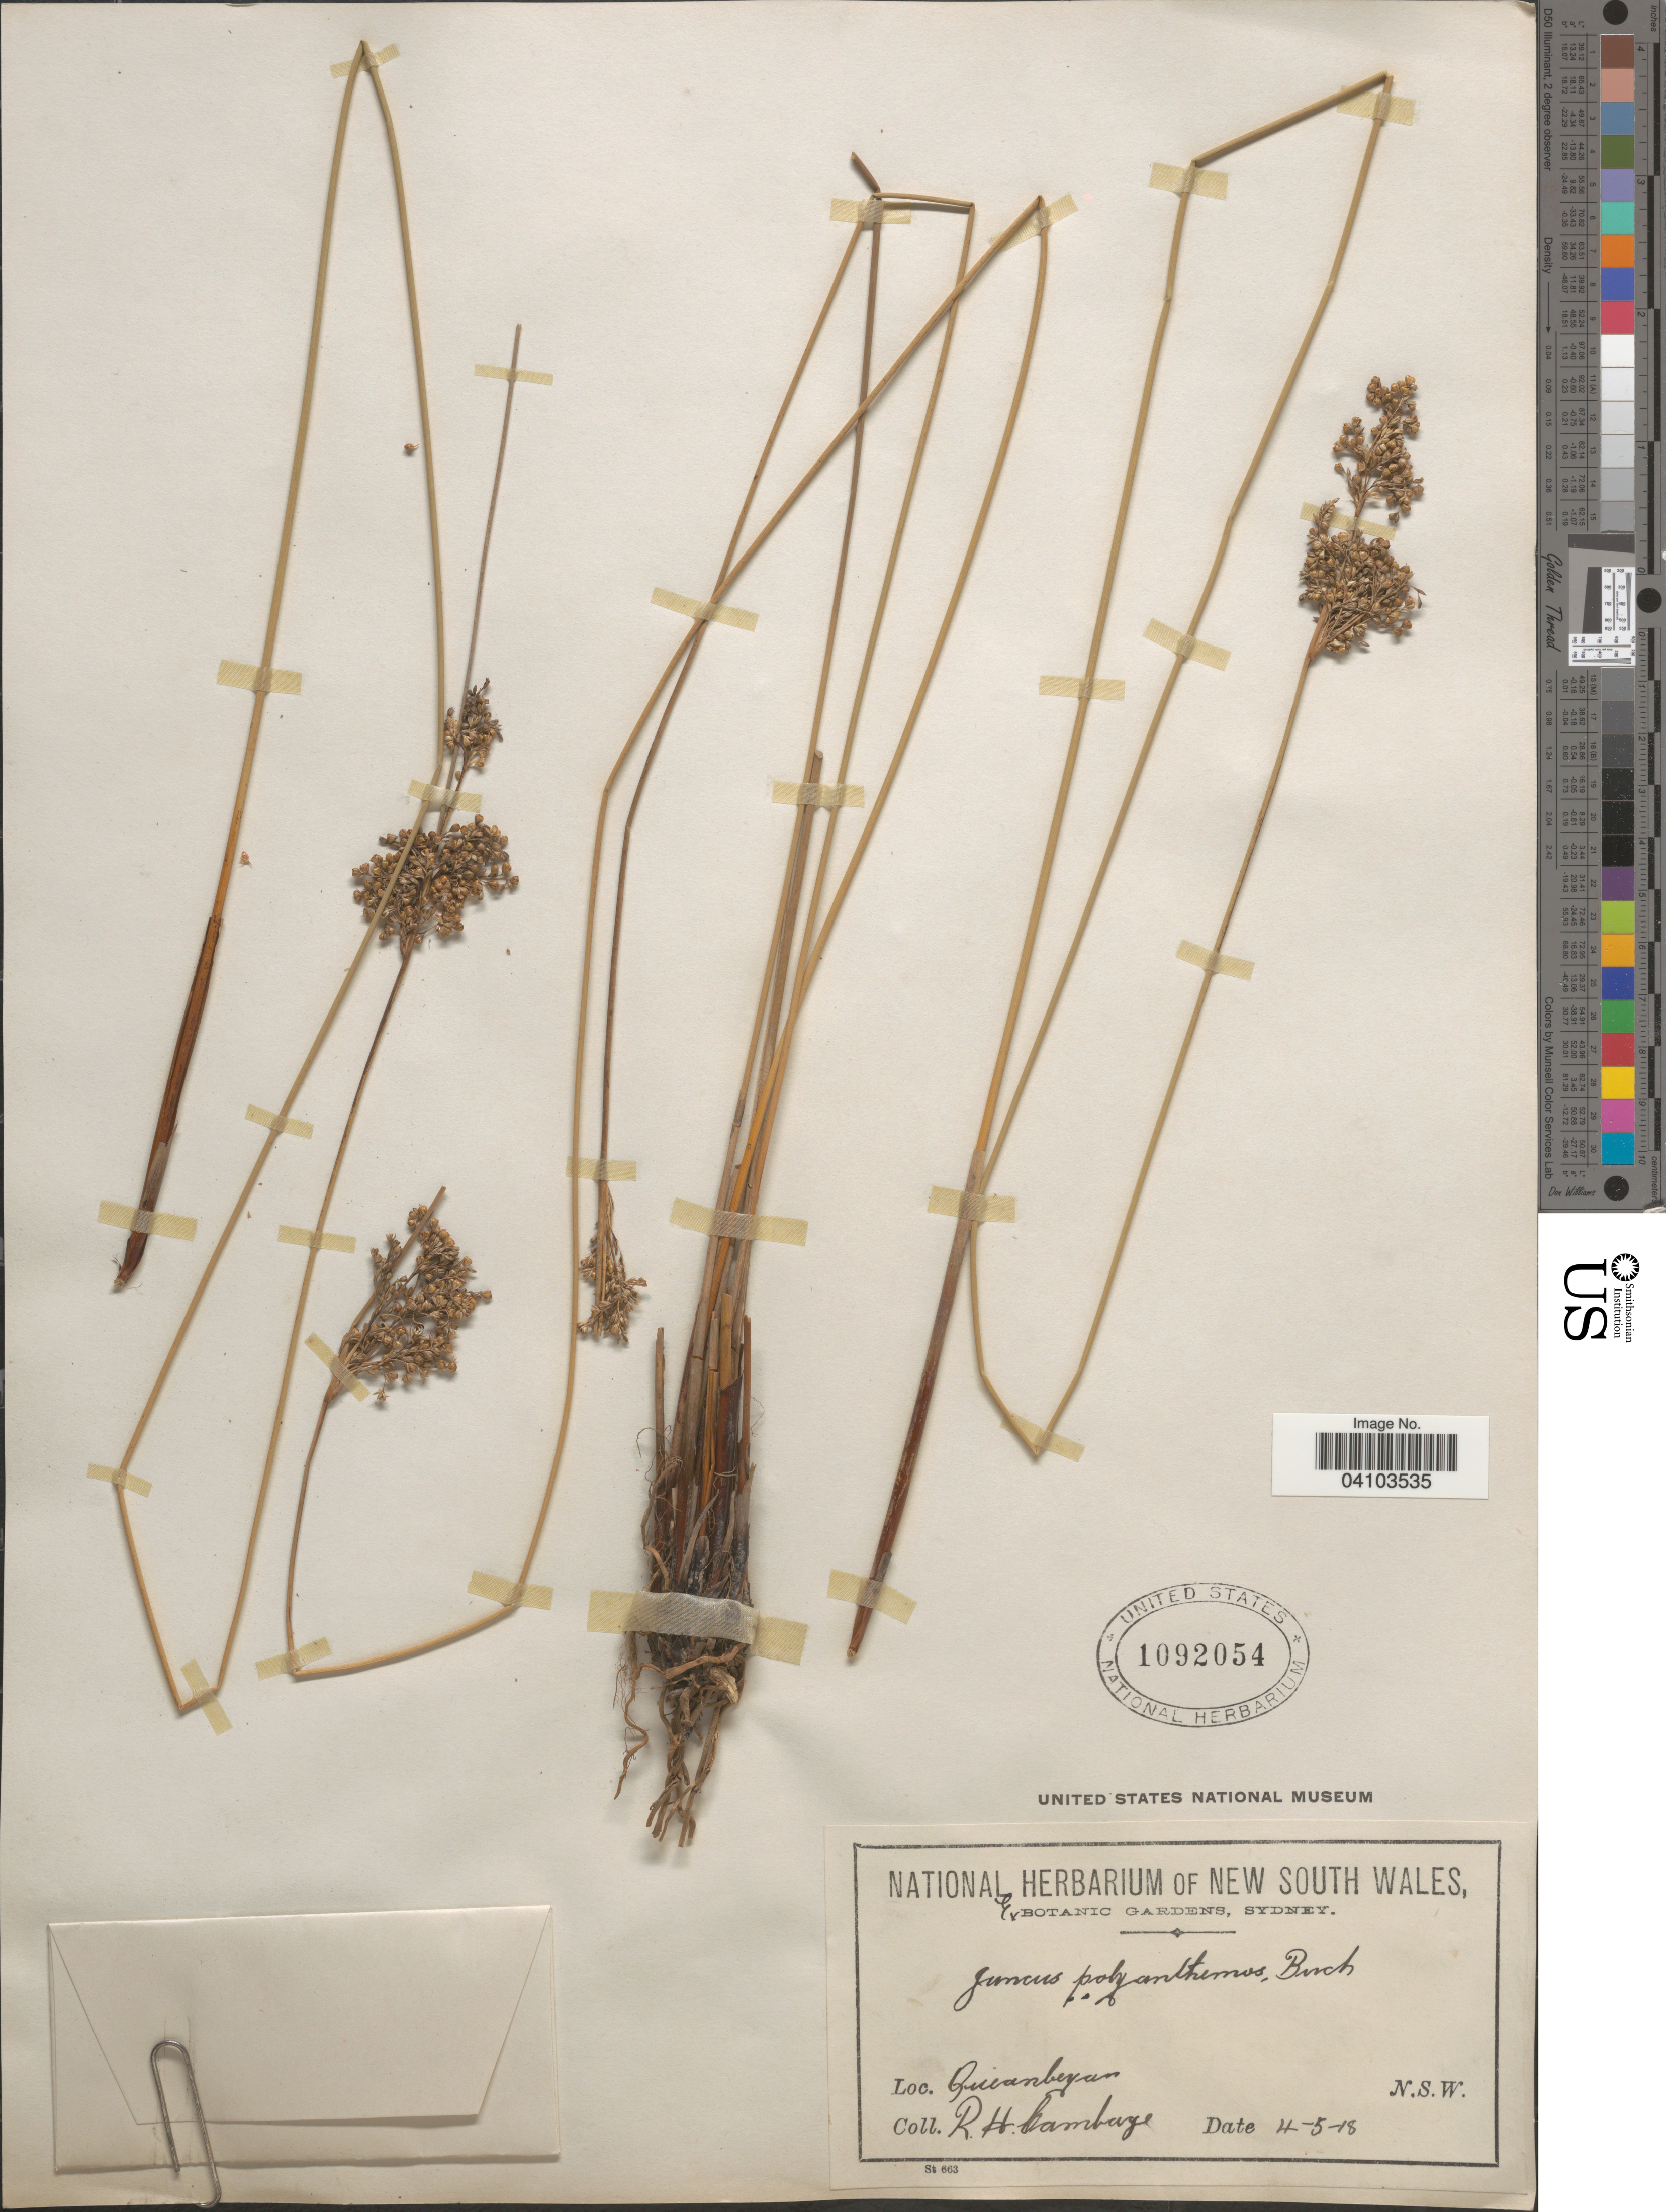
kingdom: Plantae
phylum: Tracheophyta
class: Liliopsida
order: Poales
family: Juncaceae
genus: Juncus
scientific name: Juncus polyanthemos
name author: Buchenau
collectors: R. Cambage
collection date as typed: Transcribed d/m/y: 4/5/18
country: Australia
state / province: New South Wales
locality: Queanbeyan.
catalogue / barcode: US 1092054